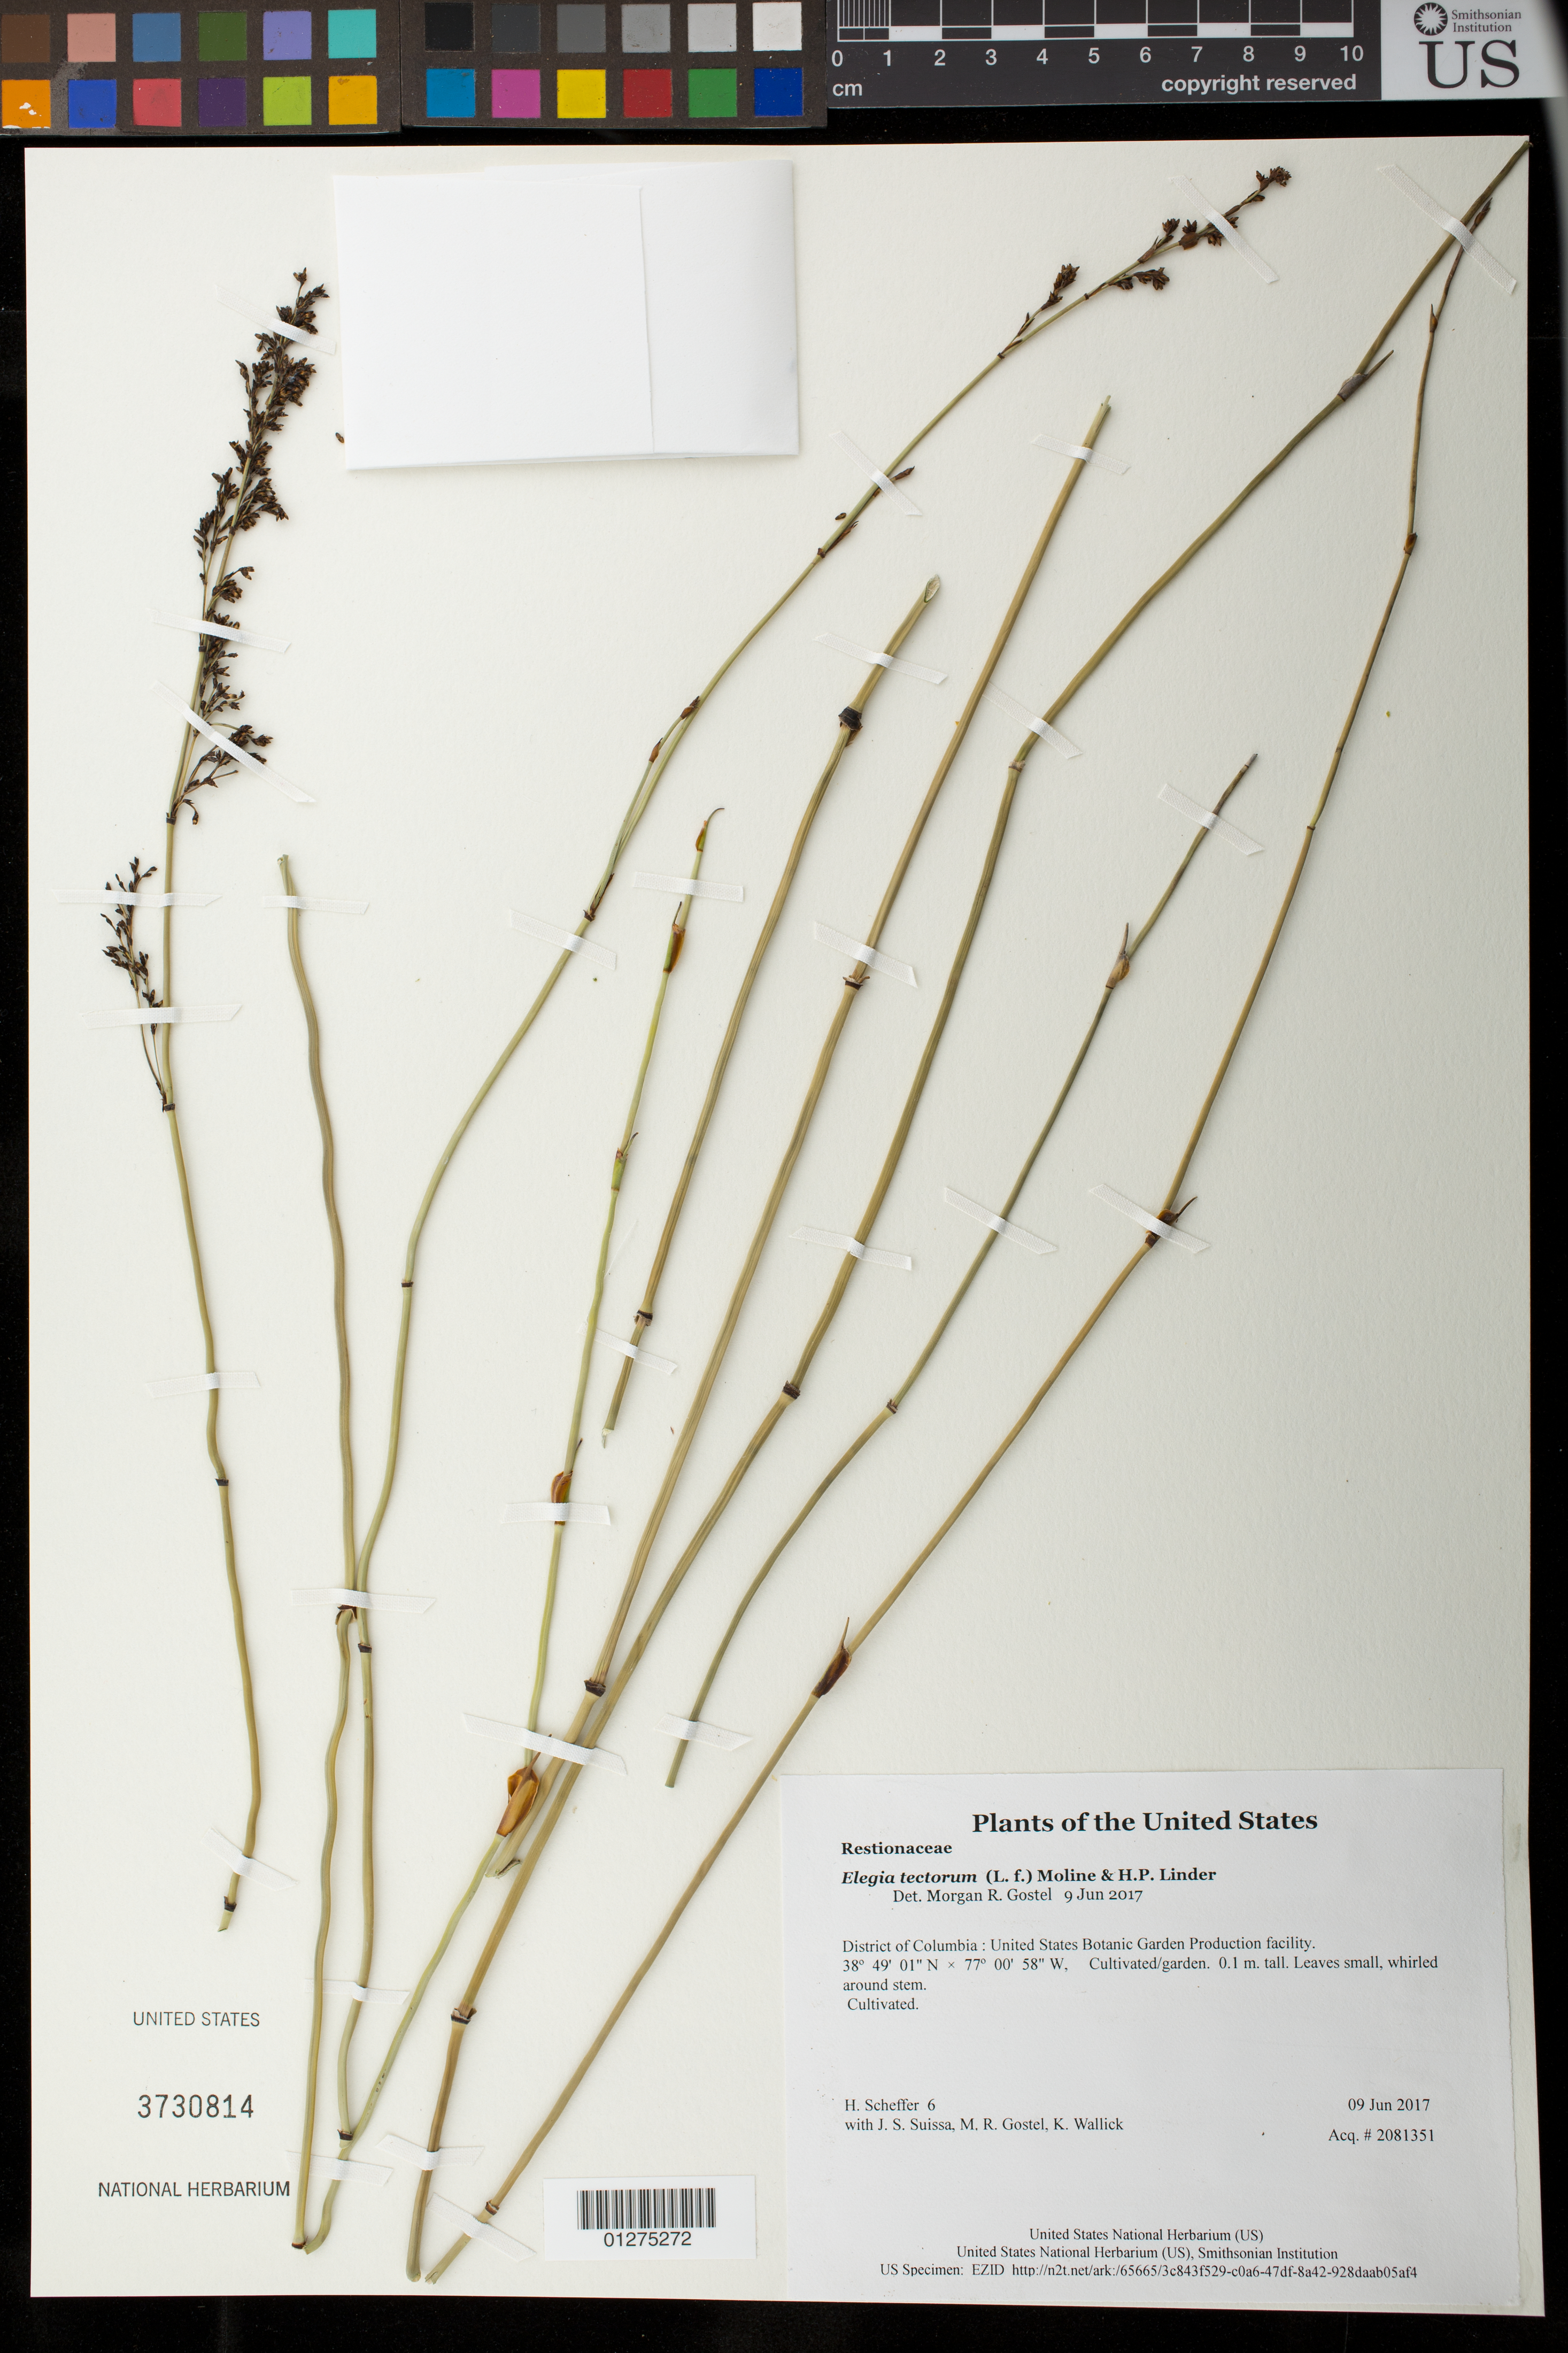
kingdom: Plantae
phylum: Tracheophyta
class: Liliopsida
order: Poales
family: Restionaceae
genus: Elegia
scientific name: Elegia tectorum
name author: (L. f.) Moline & H.P. Linder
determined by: Gostel, M. R.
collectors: H. Scheffer, J. S. Suissa, M. R. Gostel & K. Wallick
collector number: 6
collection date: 2017-06-09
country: United States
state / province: District of Columbia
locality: United States Botanic Garden Production facility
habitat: Cultivated/garden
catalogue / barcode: US 3730814